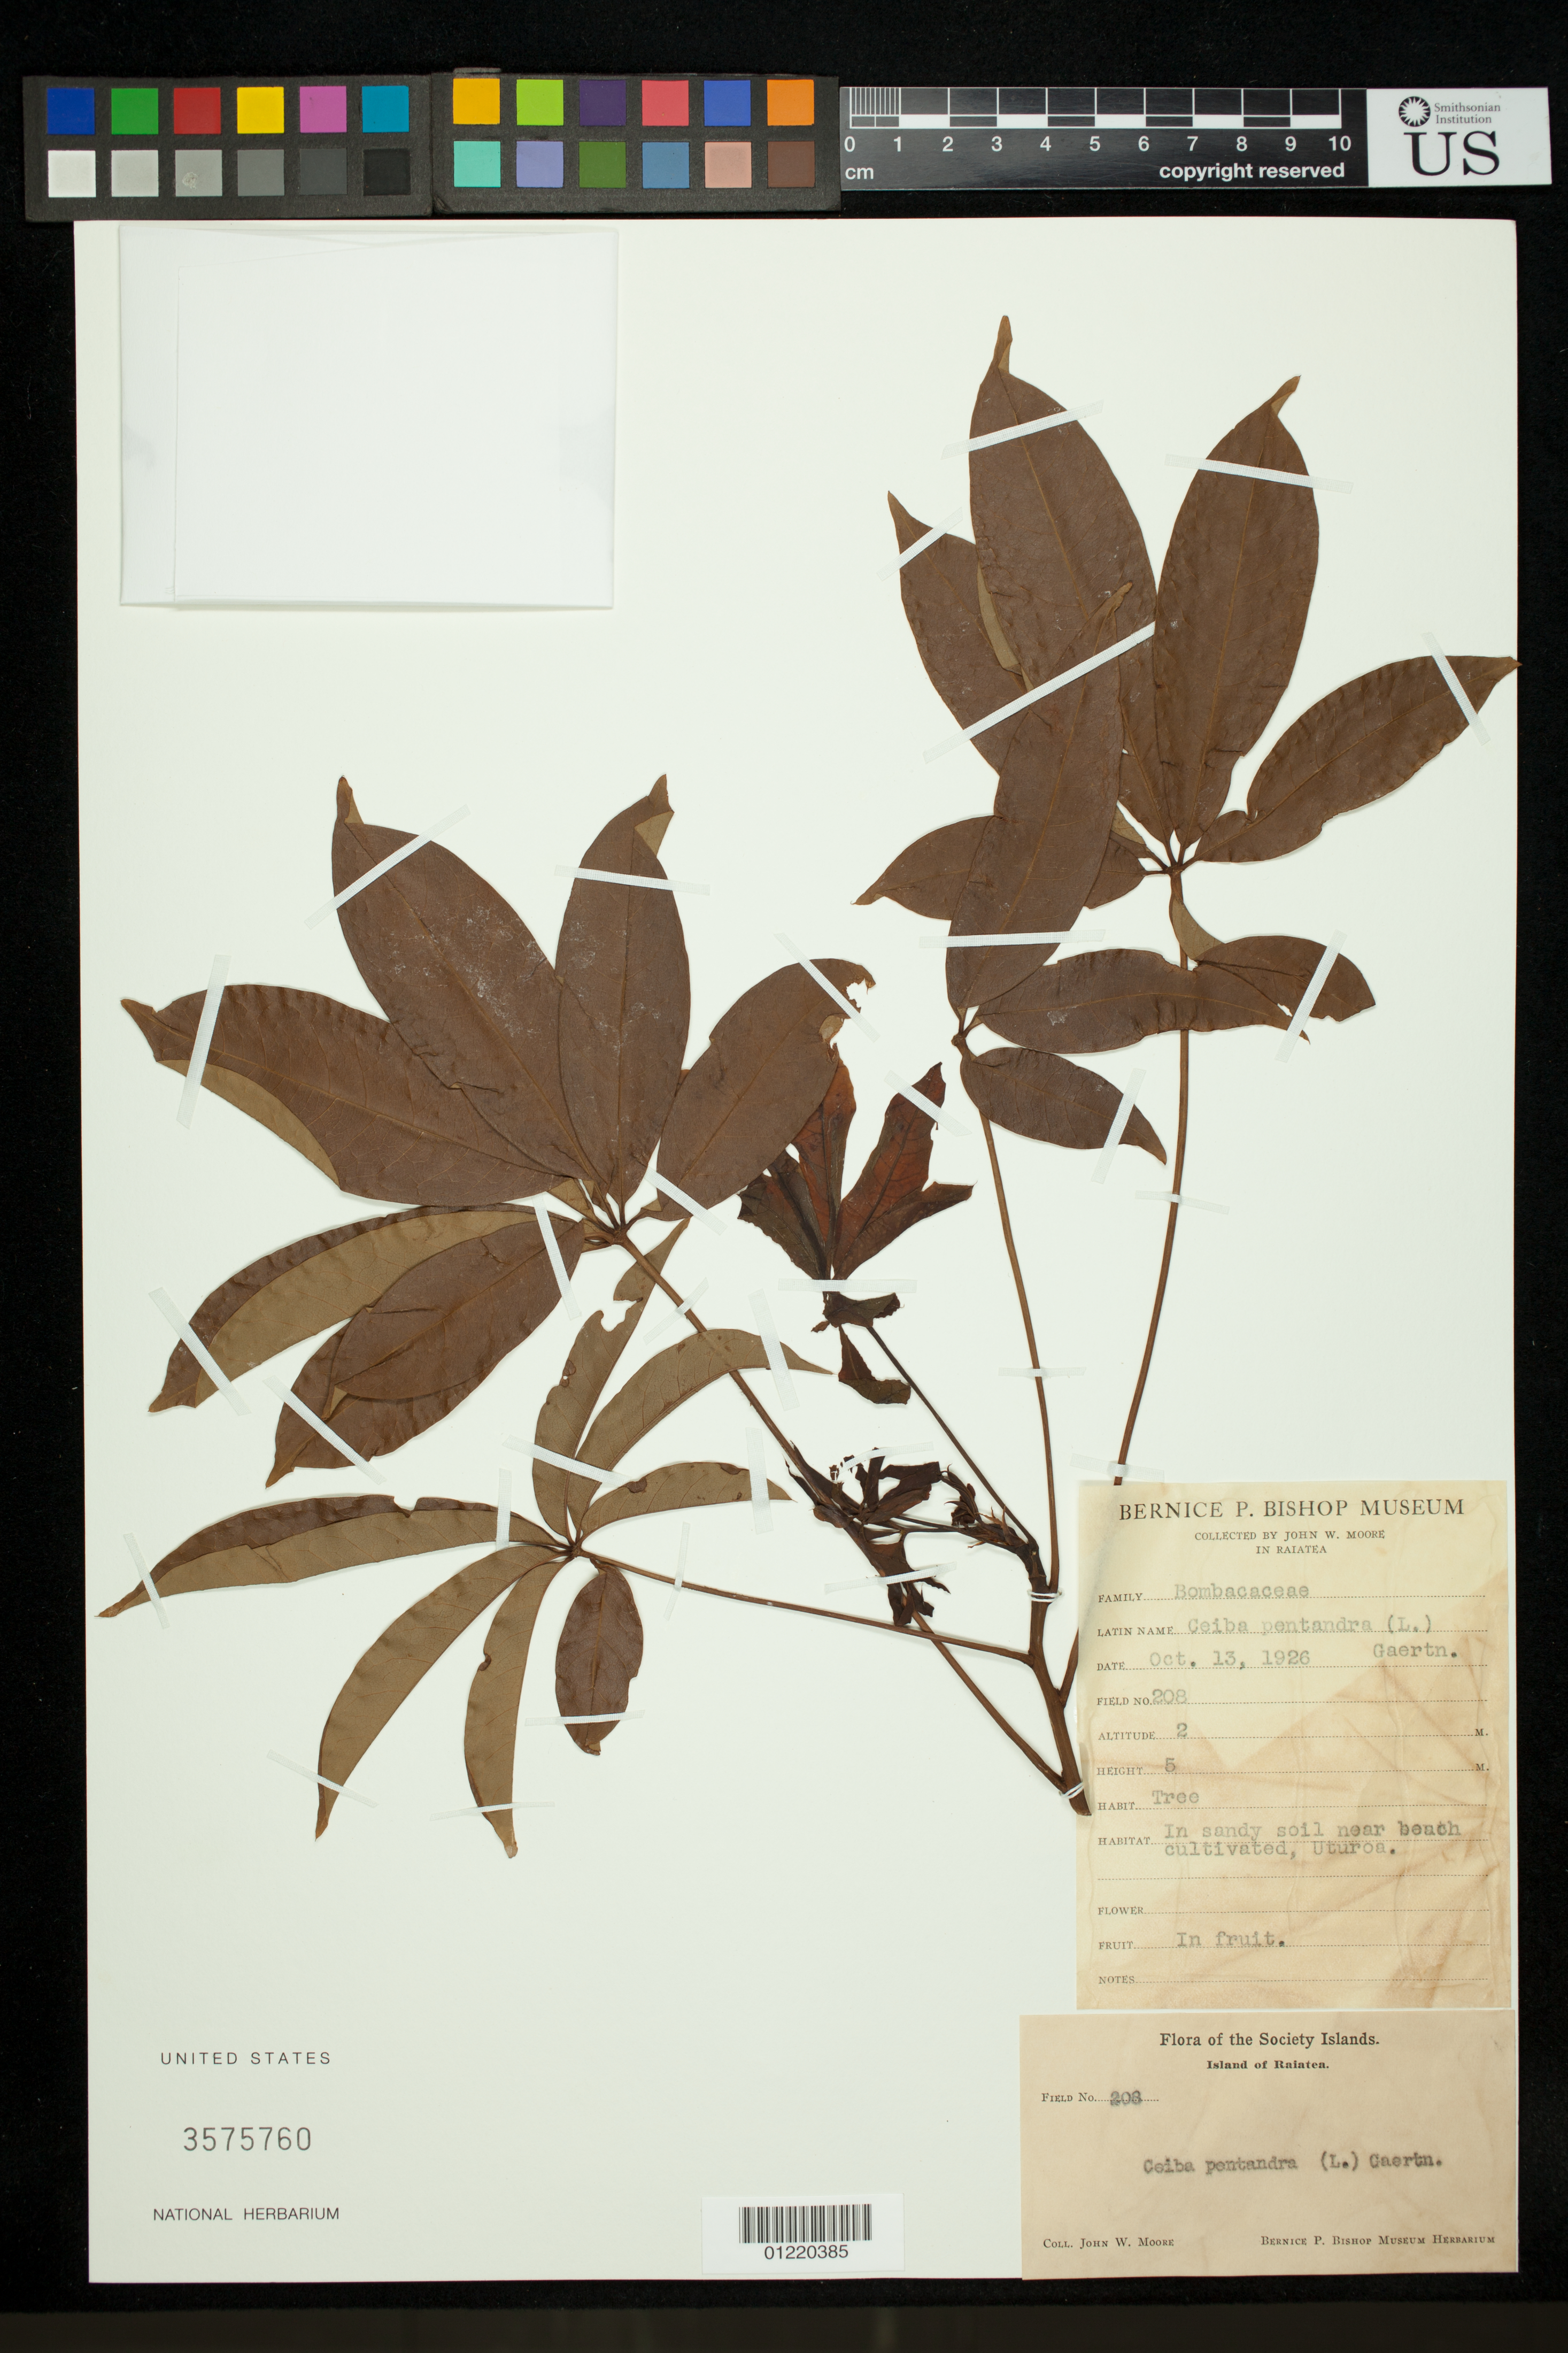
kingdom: Plantae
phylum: Tracheophyta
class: Magnoliopsida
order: Malvales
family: Malvaceae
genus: Ceiba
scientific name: Ceiba pentandra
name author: (L.) Gaertn.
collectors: J. W. Moore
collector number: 208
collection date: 1926-10-13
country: French Polynesia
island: Raiatea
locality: In sandy soil near beach, Uturoa.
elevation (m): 2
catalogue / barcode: US 3575760